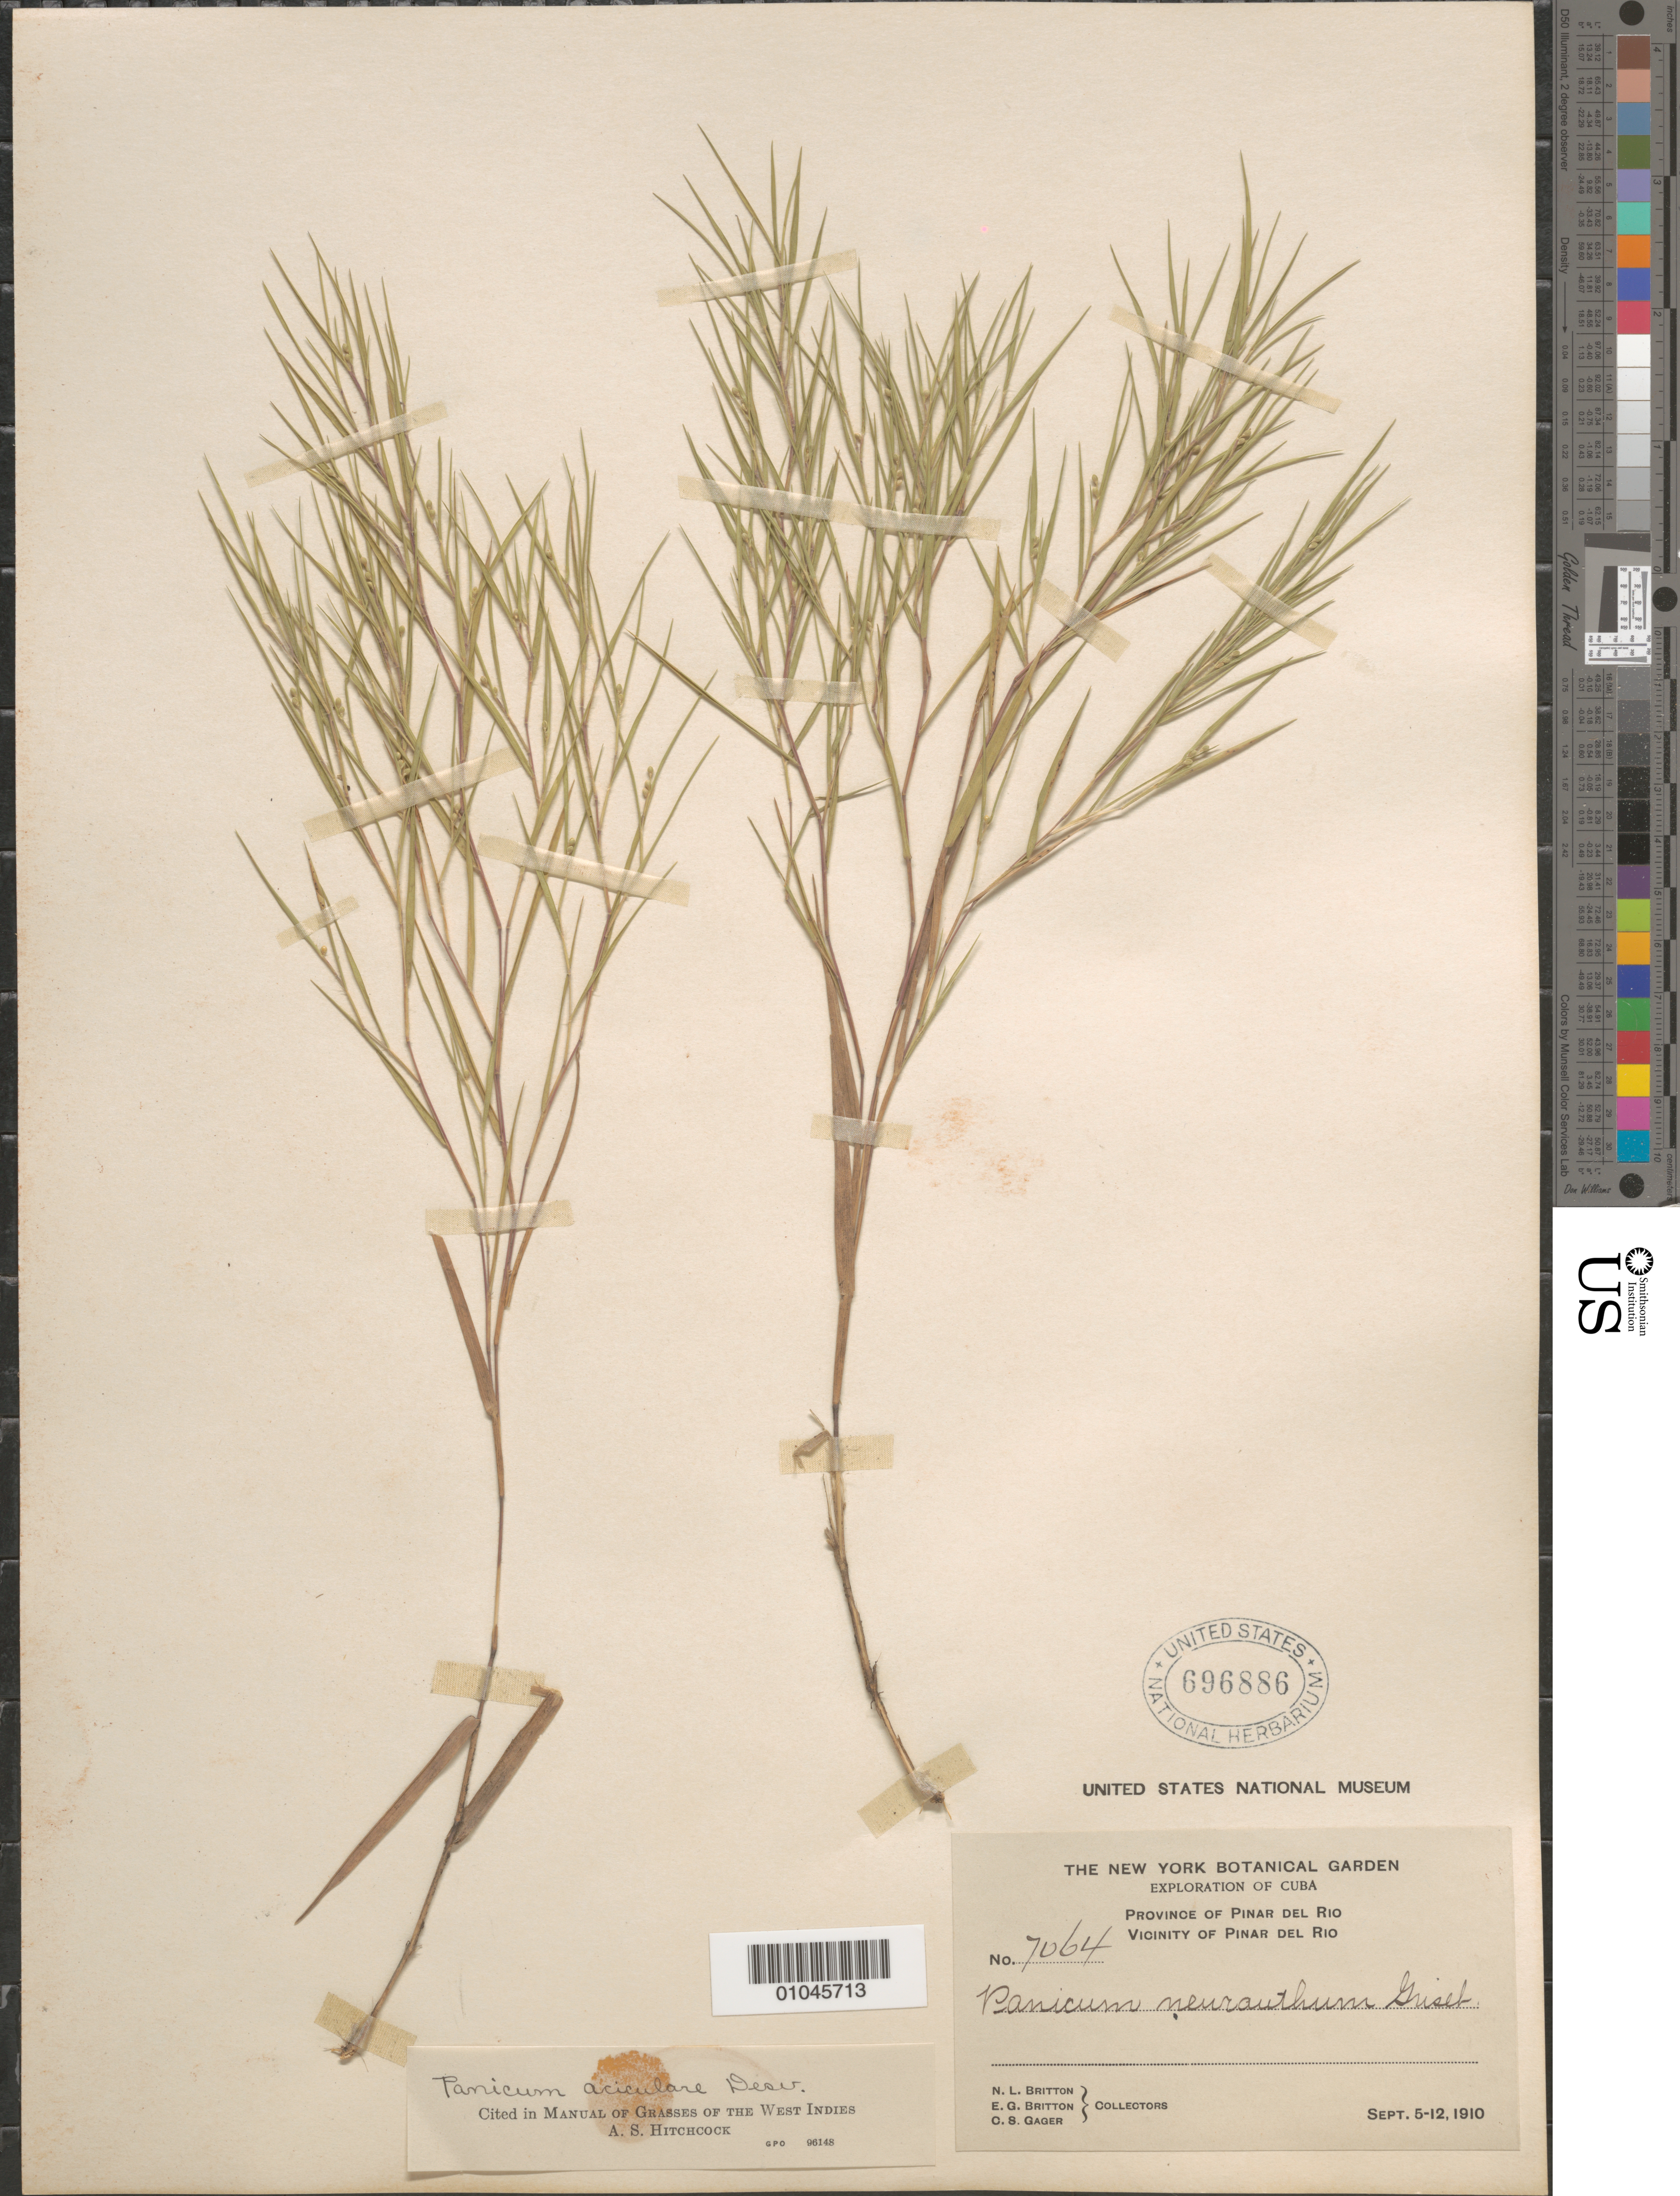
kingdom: Plantae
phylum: Tracheophyta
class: Liliopsida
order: Poales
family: Poaceae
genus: Panicum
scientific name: Panicum aciculare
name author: Desv. ex Poir.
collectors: N. Britton, E. G. Britton & C. Gager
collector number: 7064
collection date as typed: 05 Sep 1910 to 12 Sep 1910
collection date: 1910-09-05/1910-09-12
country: Cuba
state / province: Pinar del Rio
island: Cuba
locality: Pinar del Rio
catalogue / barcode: US 969886